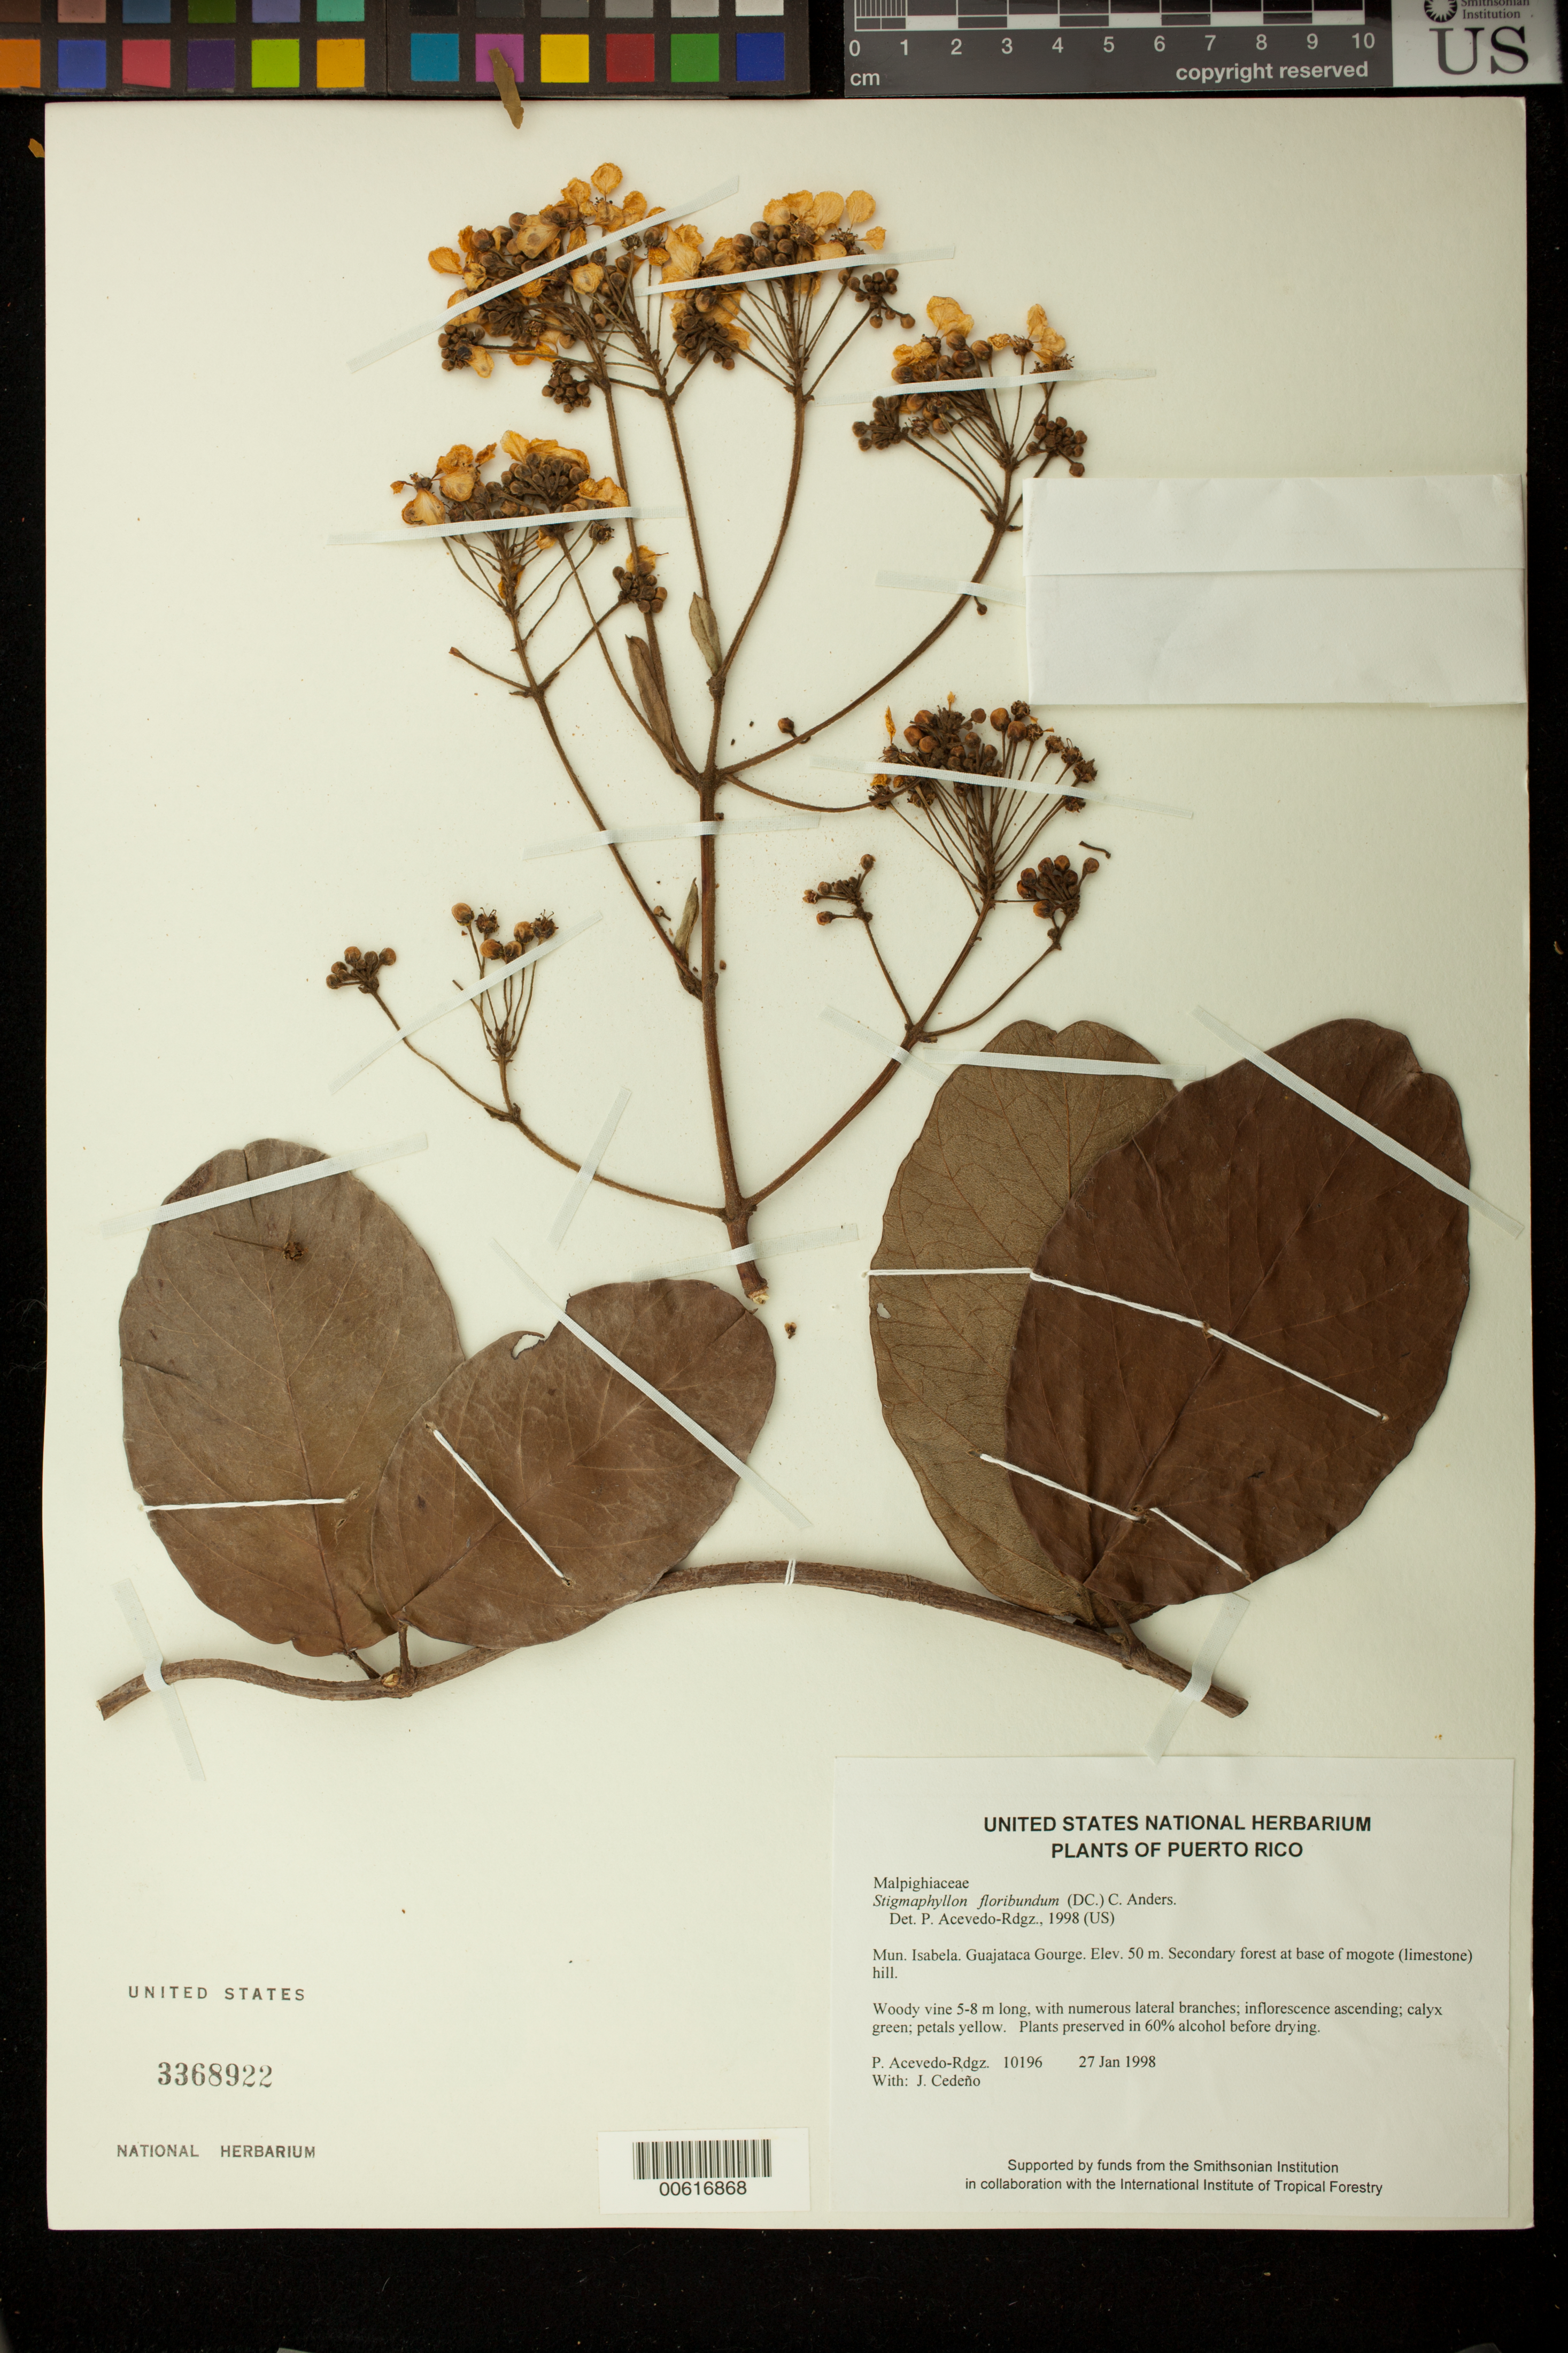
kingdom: Plantae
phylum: Tracheophyta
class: Magnoliopsida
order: Malpighiales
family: Malpighiaceae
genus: Stigmaphyllon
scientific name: Stigmaphyllon floribundum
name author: (DC.) C.E. Anderson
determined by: Acevedo-Rodríguez, P., (BOT), Smithsonian Institution - National Museum of Natural History (UNITED STATES)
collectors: P. Acevedo-Rodr. & J. A. Cedeño M.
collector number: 10196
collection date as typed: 27 Jan 1998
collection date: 1998-01-27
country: Puerto Rico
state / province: Isabela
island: Puerto Rico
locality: Isabela. Guajataca Gourge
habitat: Secondary forest at base of mogote (limestone) hill.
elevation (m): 50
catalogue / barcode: US 3368922